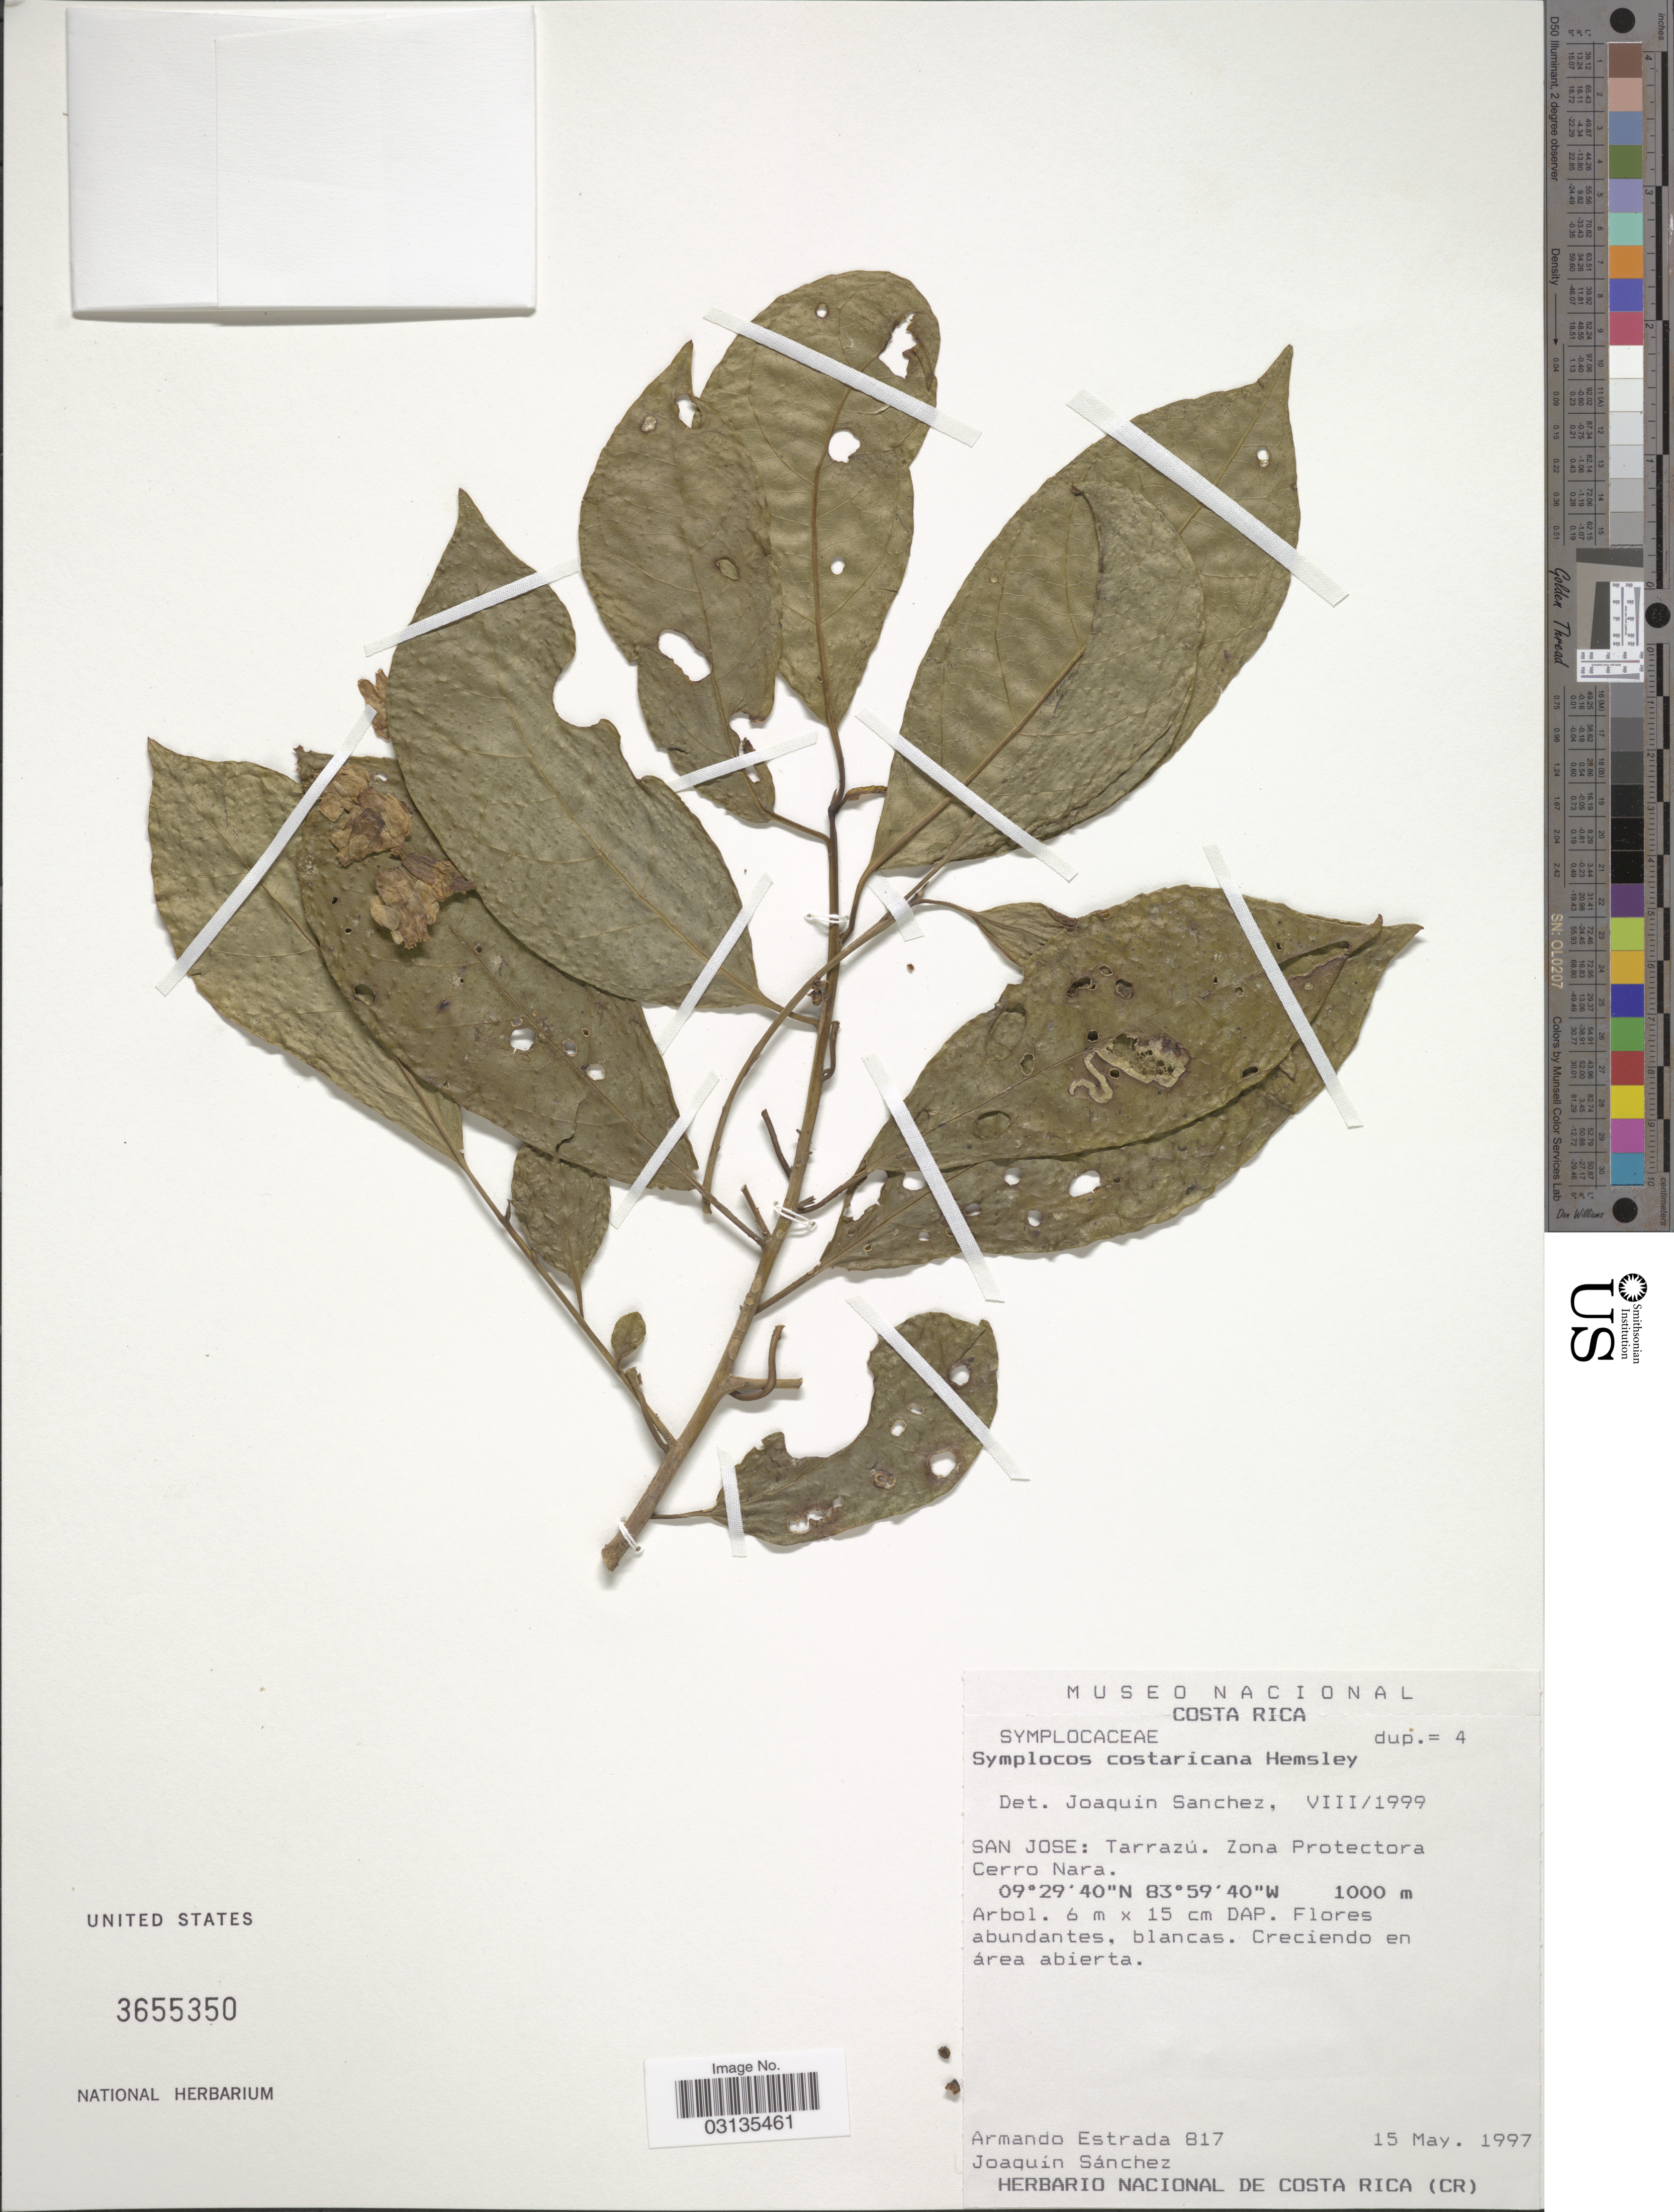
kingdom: Plantae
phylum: Tracheophyta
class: Magnoliopsida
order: Ericales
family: Symplocaceae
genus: Symplocos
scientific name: Symplocos costaricana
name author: Hemsl.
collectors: A. Estrada & J. Sánchez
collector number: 817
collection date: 1997-05-15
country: Costa Rica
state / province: San José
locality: Tarrazú. Zona Protectora Cerro Nara.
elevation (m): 1000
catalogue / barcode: US 3655350